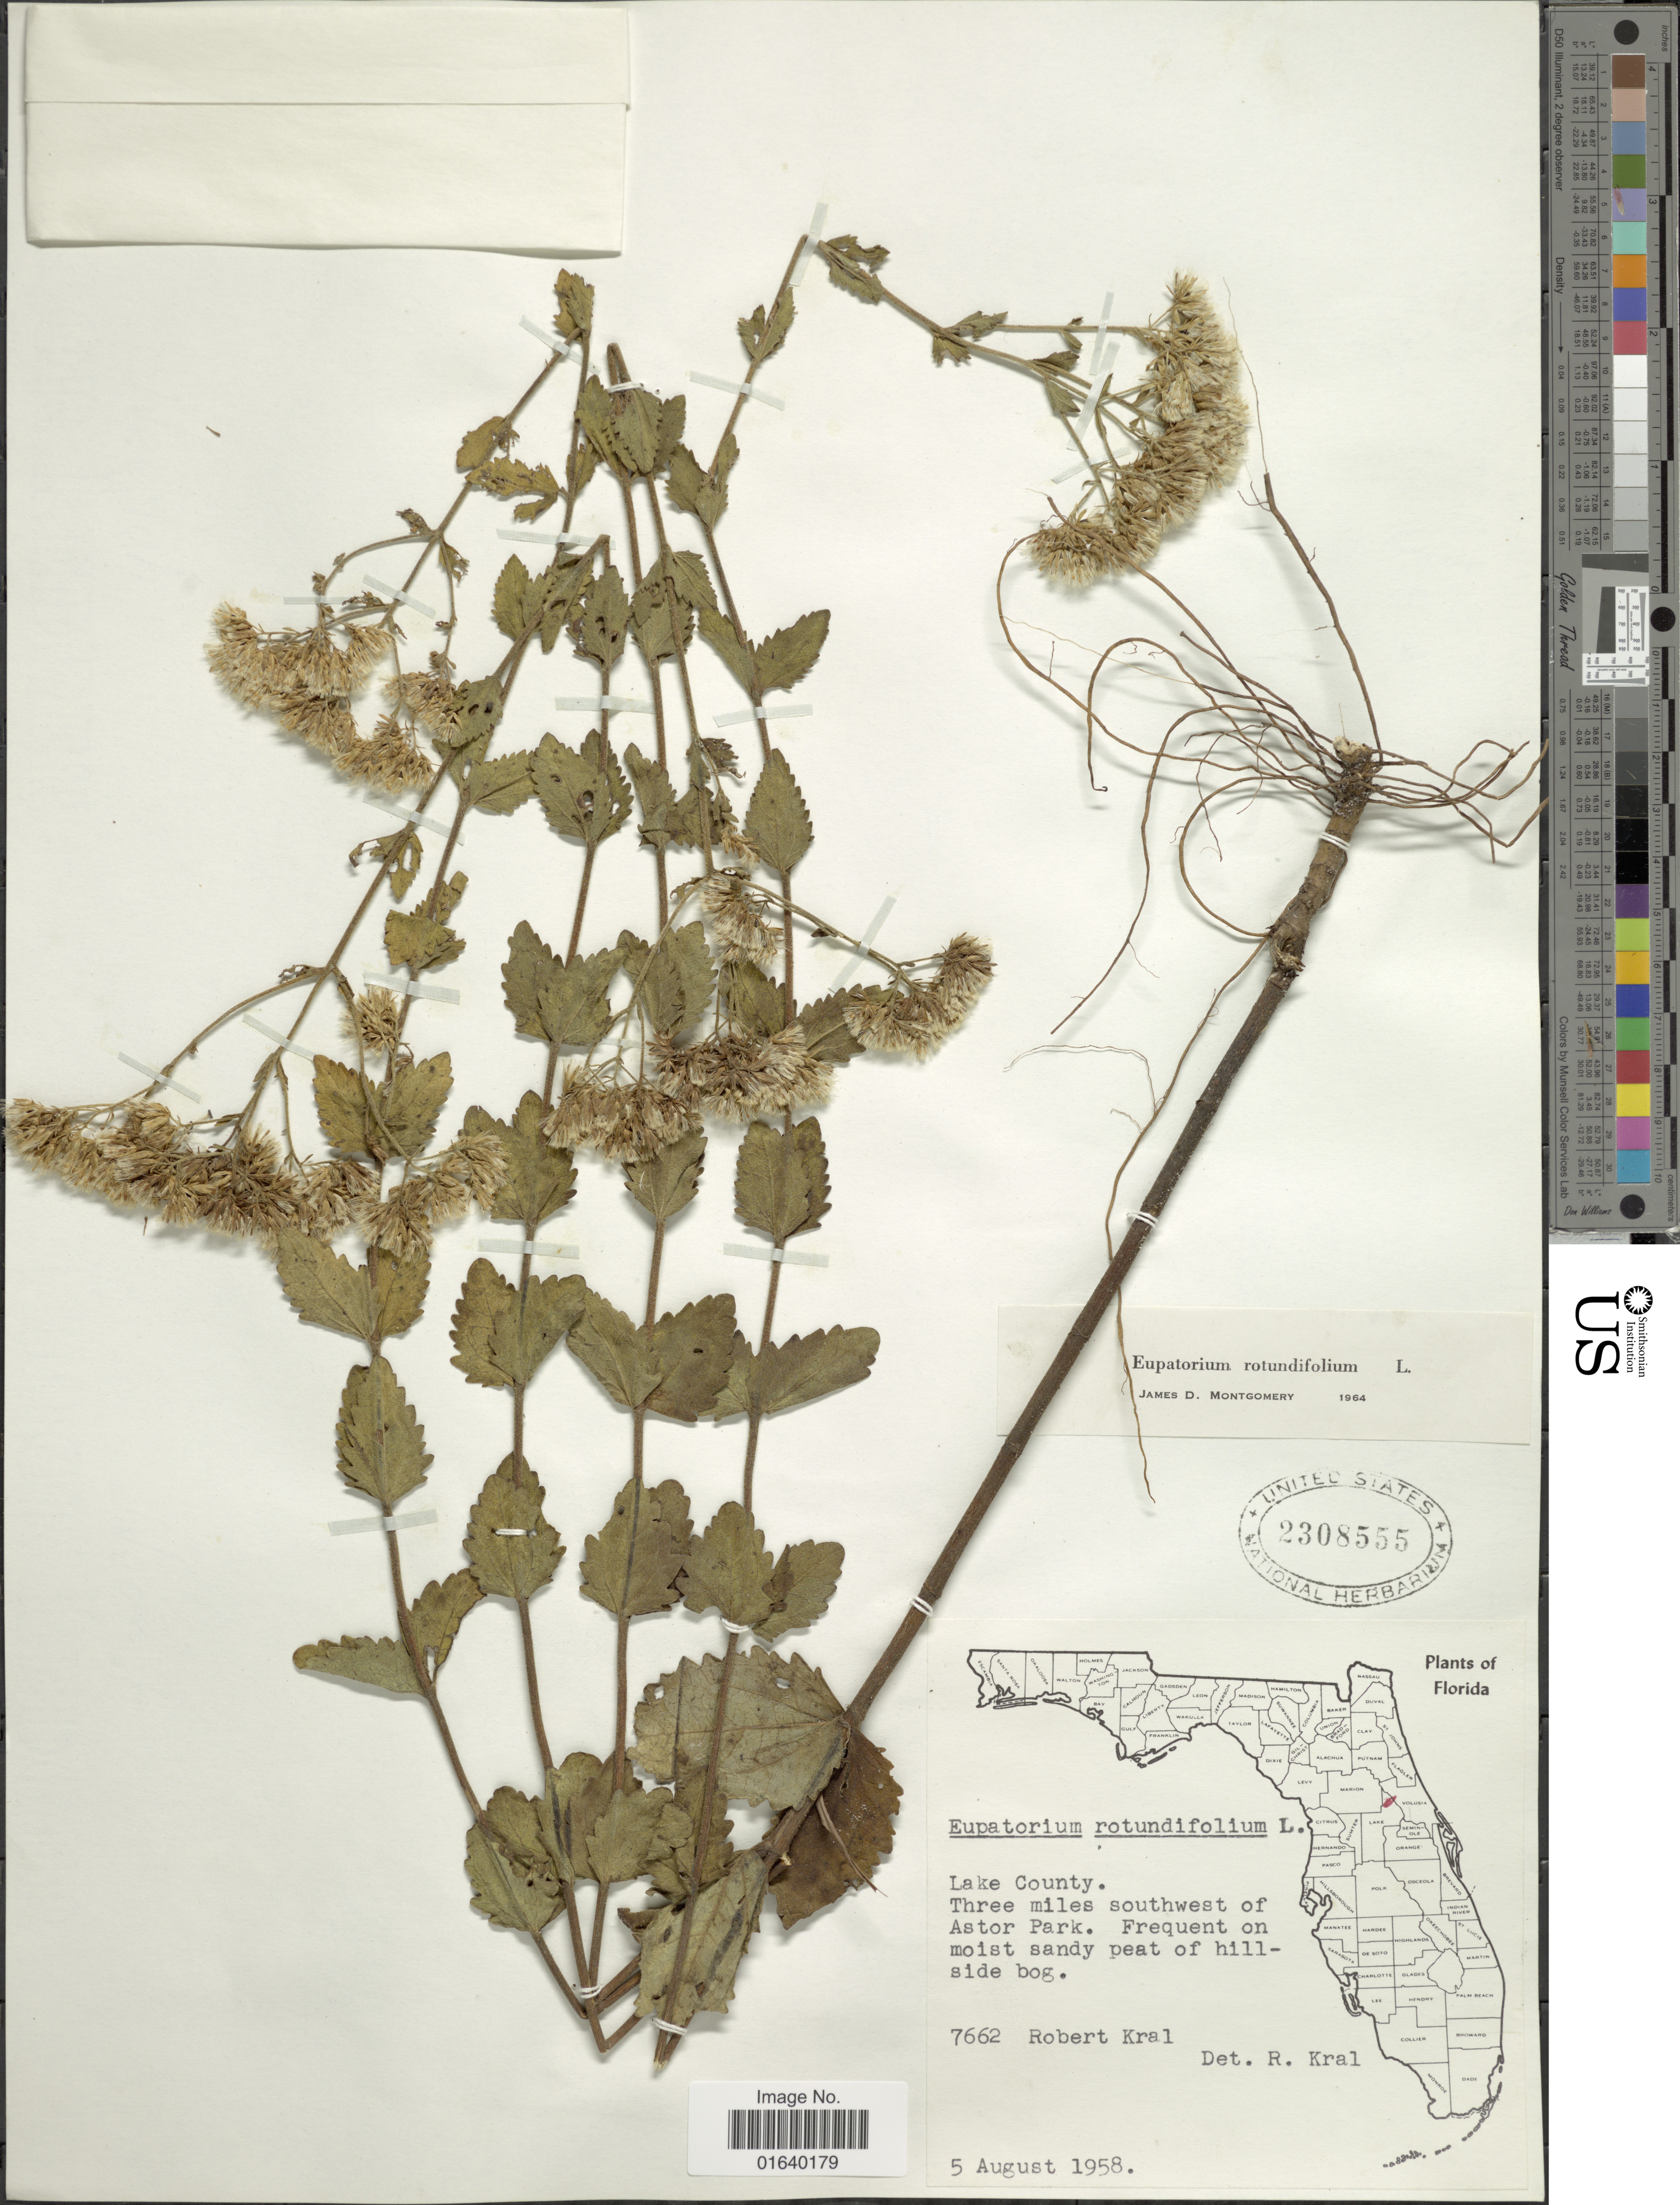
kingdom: Plantae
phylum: Tracheophyta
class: Magnoliopsida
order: Asterales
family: Asteraceae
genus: Eupatorium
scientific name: Eupatorium rotundifolium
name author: L.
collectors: R. Kral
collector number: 7662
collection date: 1958-08-05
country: United States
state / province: Florida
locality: Lake County. Three miles southwest of Astor Park. Frequent on moist sandy peat of hillside bog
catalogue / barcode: US 2308555